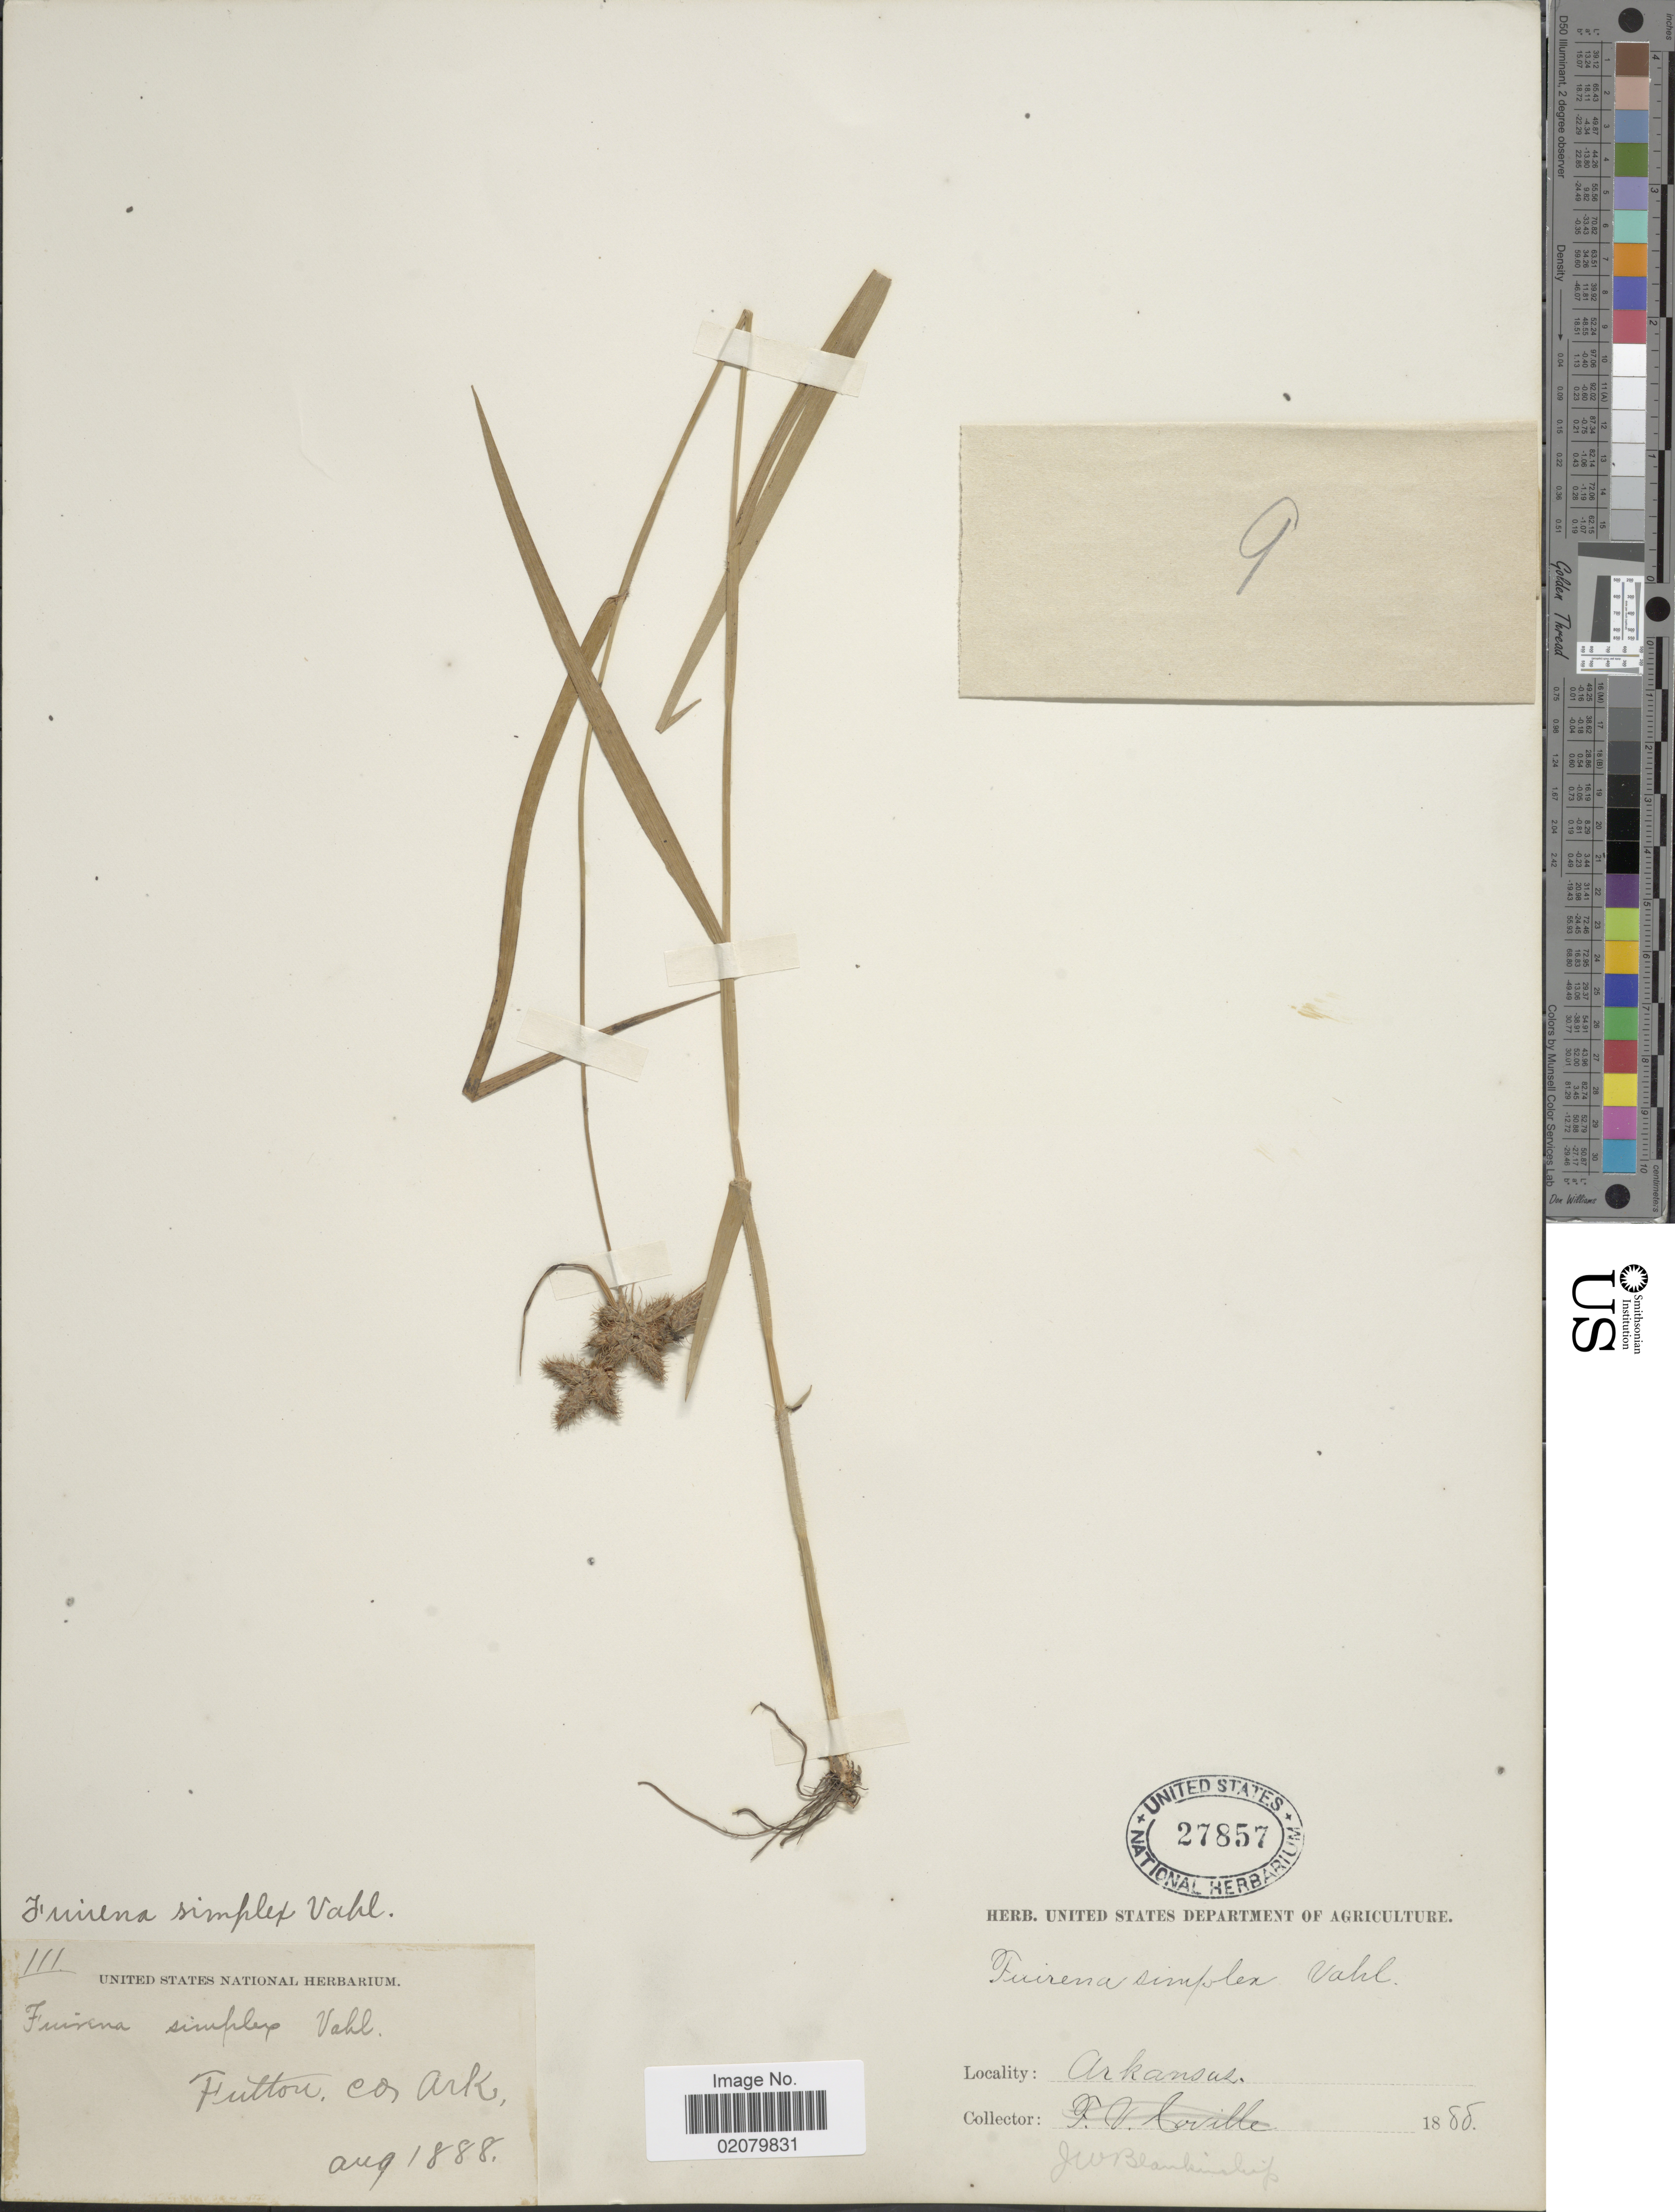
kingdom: Plantae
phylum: Tracheophyta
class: Liliopsida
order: Poales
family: Cyperaceae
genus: Fuirena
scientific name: Fuirena simplex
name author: Vahl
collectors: J. W. Blankinship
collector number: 111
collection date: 1888-08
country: United States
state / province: Arkansas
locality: Fulton Co.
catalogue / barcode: US 27857